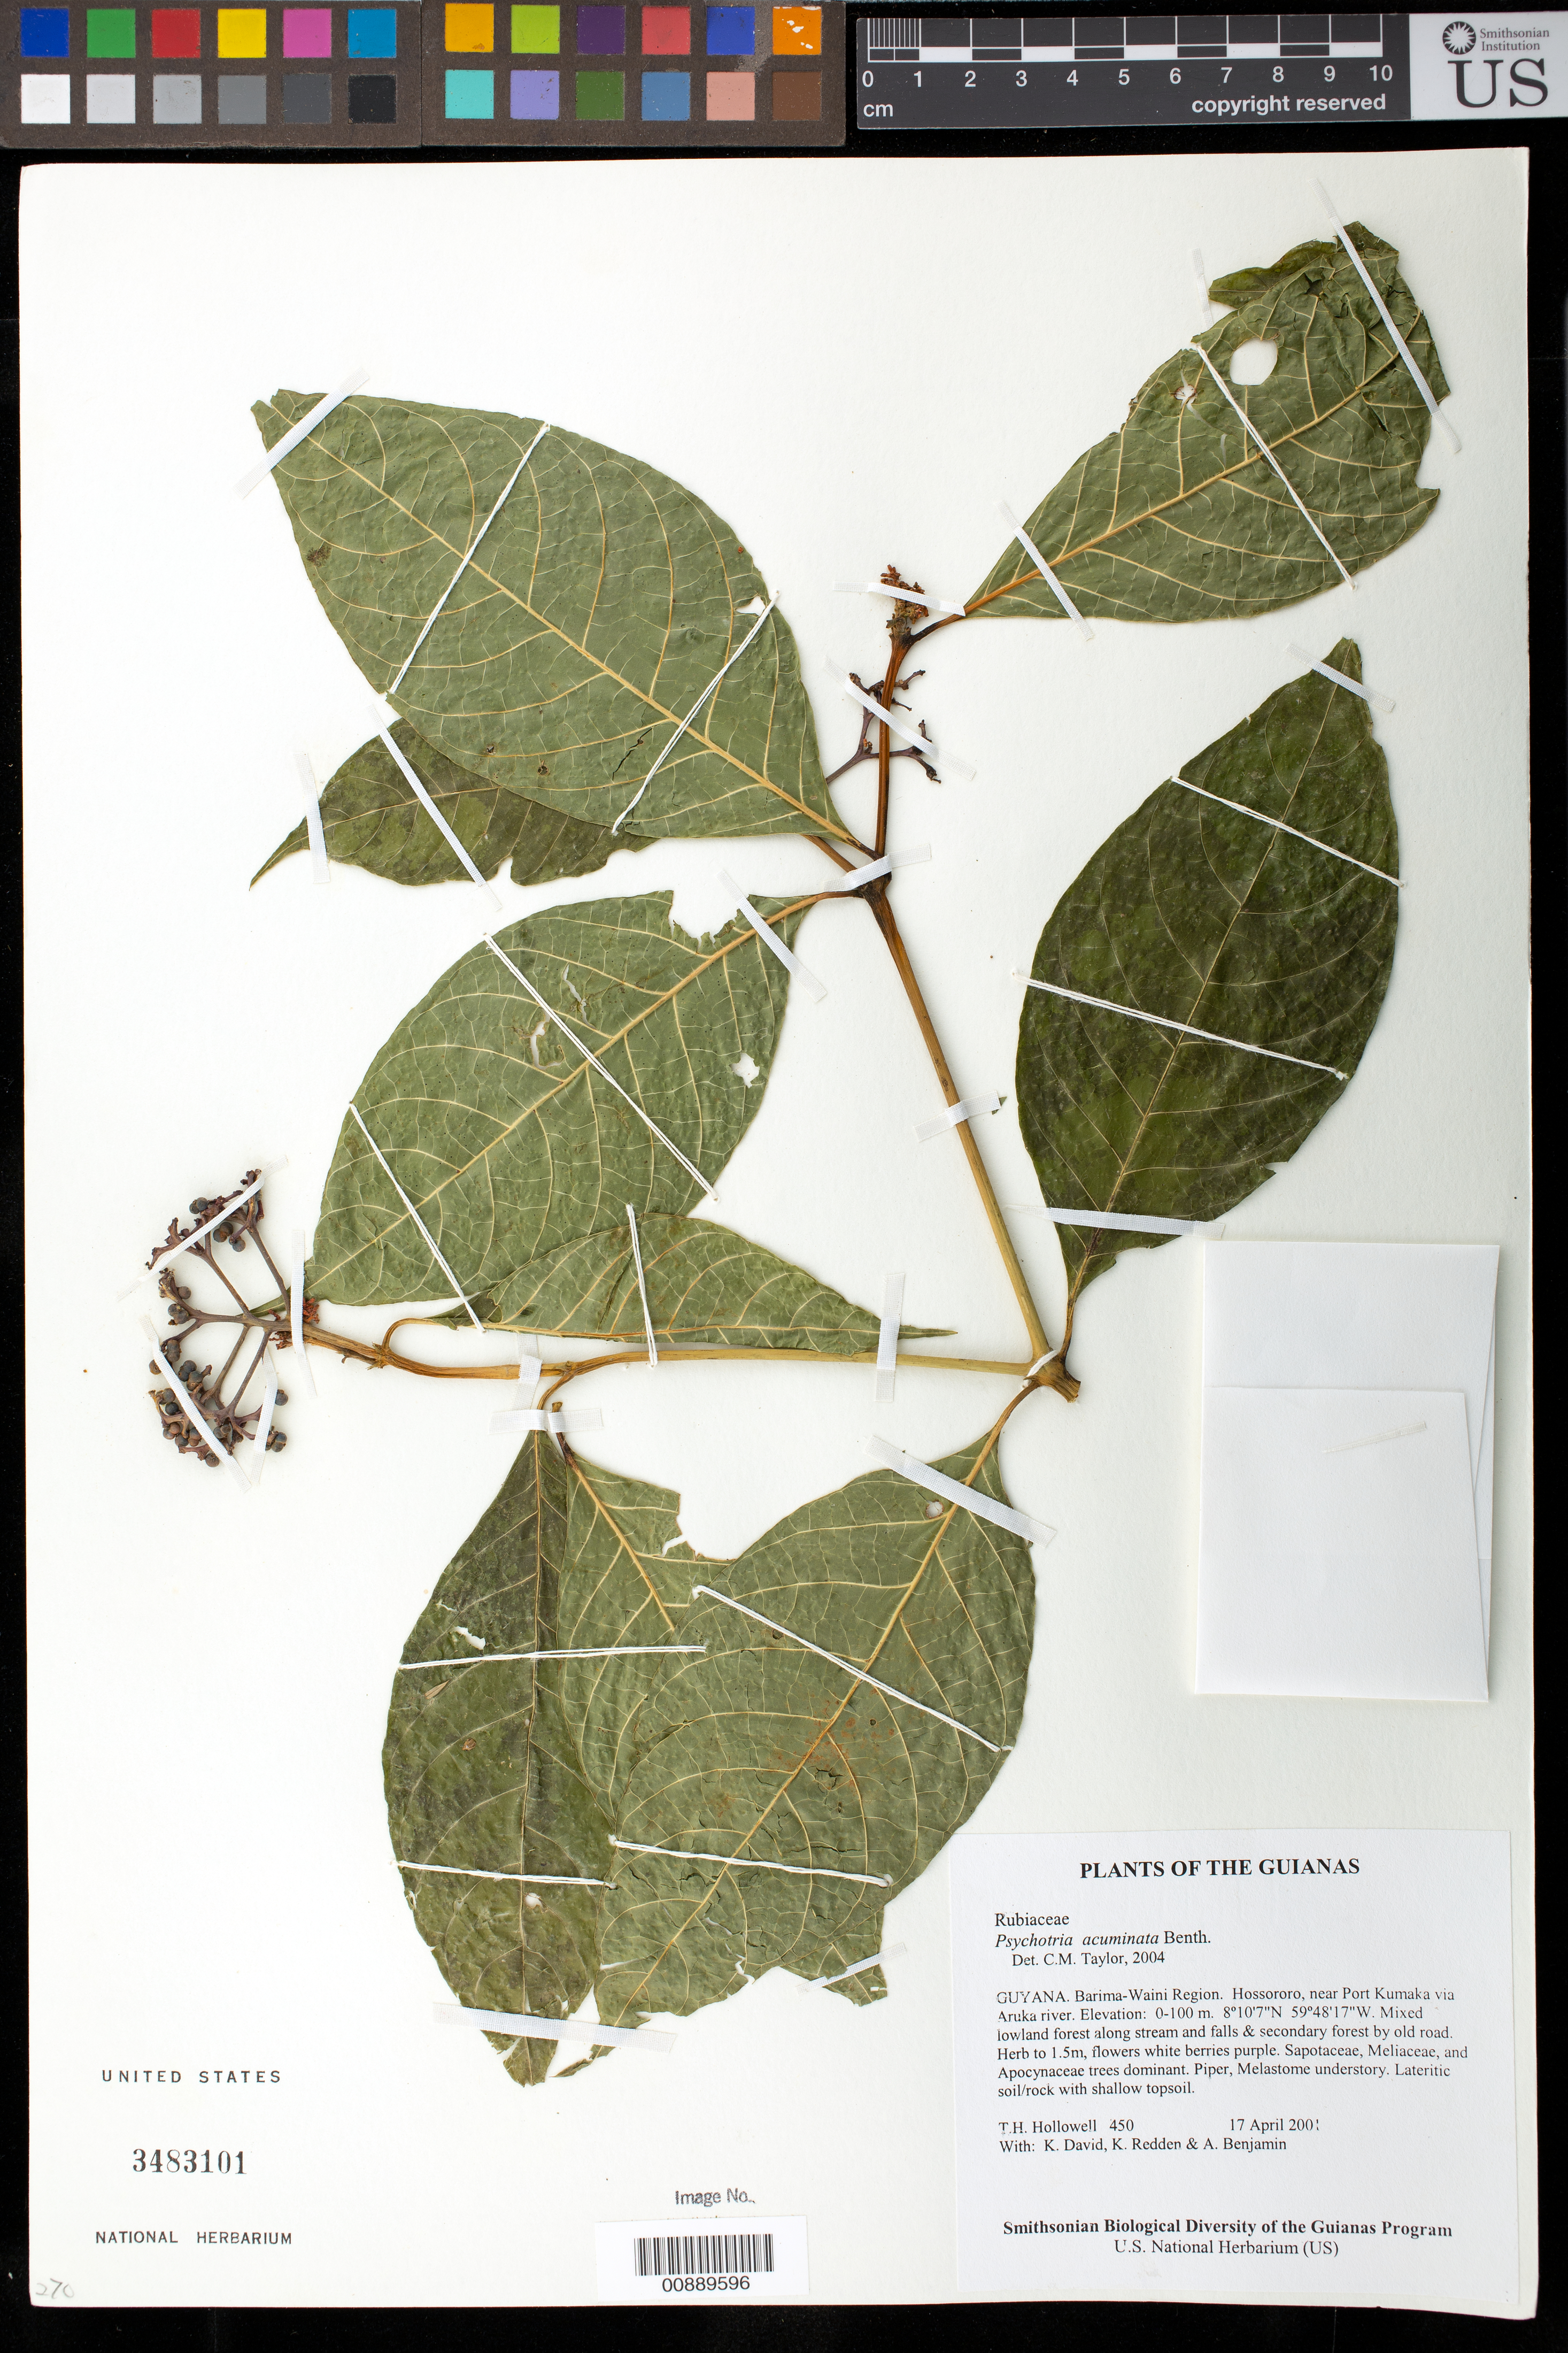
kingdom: Plantae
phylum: Tracheophyta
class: Magnoliopsida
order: Gentianales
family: Rubiaceae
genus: Palicourea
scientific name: Palicourea acuminata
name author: (Benth.) Borhidi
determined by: Kirkbride, J. H., Jr.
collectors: T. Hollowell, K. David, K. M. Redden & A. Benjamin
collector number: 450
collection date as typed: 17 April 2001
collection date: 2001-04-17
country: Guyana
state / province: Barima-Waini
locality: Hossororo, near Port Kumaka via Aruka river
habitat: Mixed lowland forest along stream and falls & secondary forest by old road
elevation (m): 0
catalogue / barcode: US 3483101